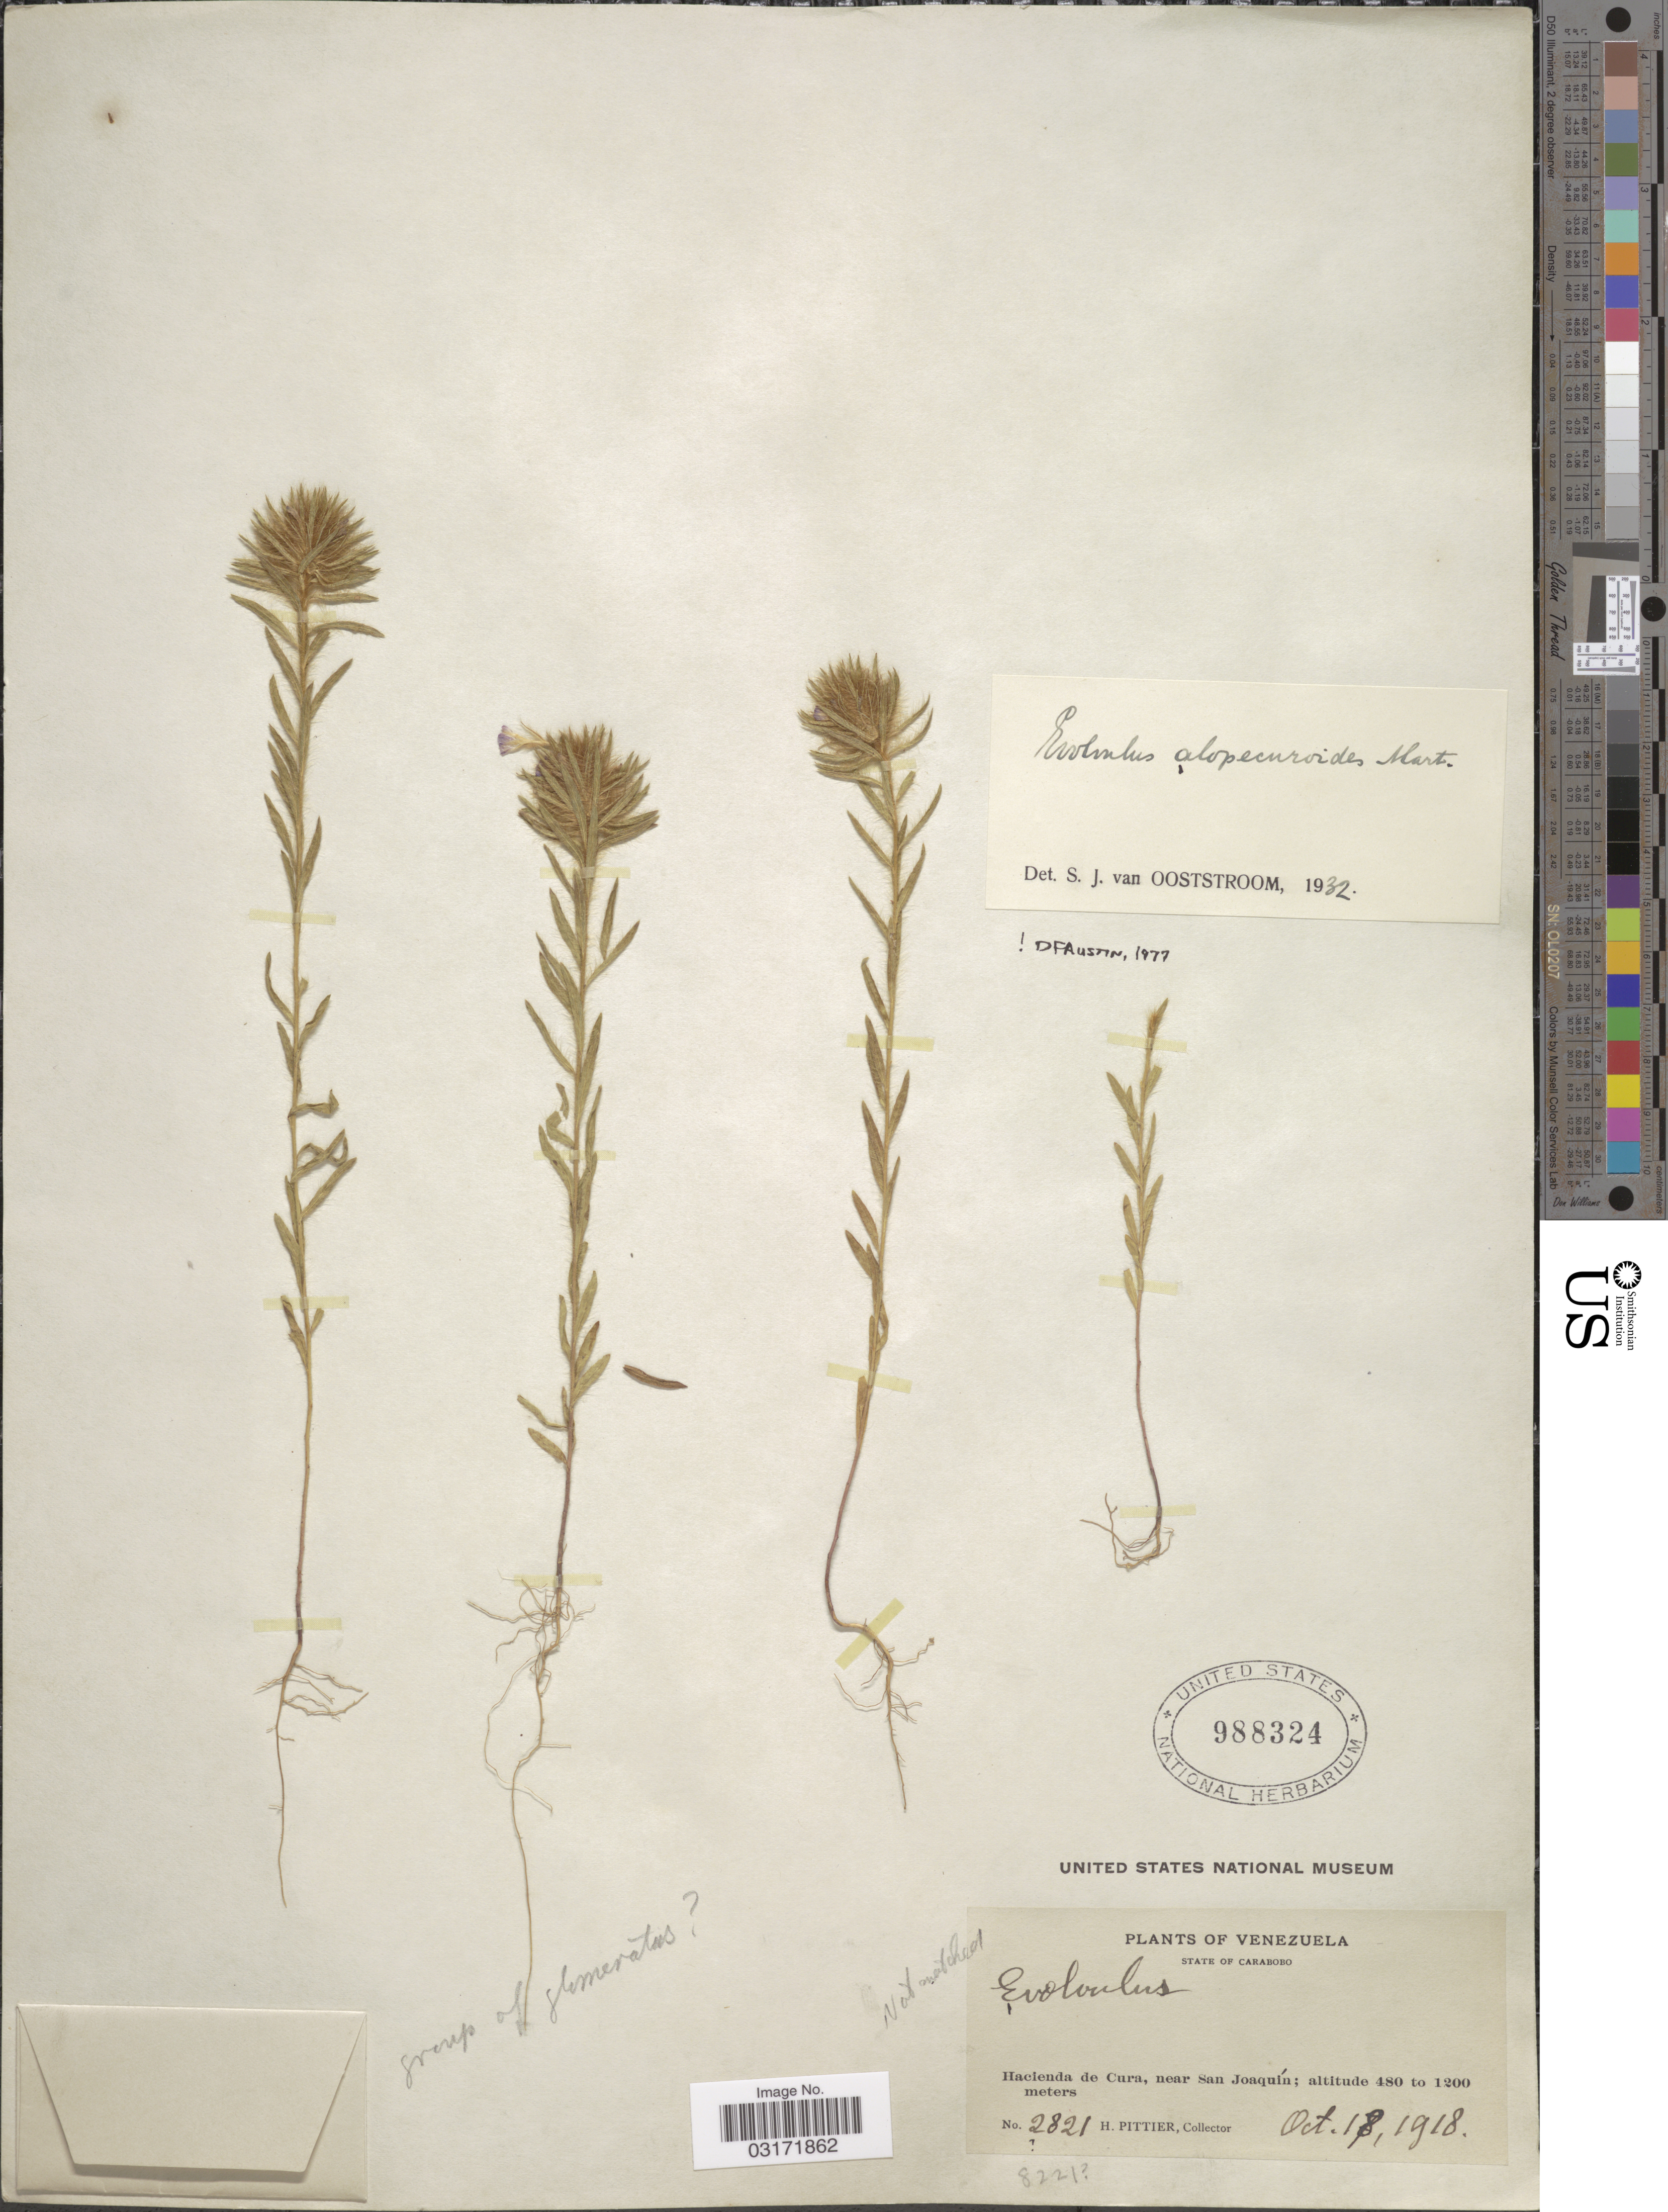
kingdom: Plantae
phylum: Tracheophyta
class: Magnoliopsida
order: Solanales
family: Convolvulaceae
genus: Evolvulus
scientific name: Evolvulus alopecuroides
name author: Mart.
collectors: H. F. Pittier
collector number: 2821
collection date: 1918-10-18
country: Venezuela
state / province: Carabobo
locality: Hacienda de Cura, near San Joaquín.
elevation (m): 480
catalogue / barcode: US 988324